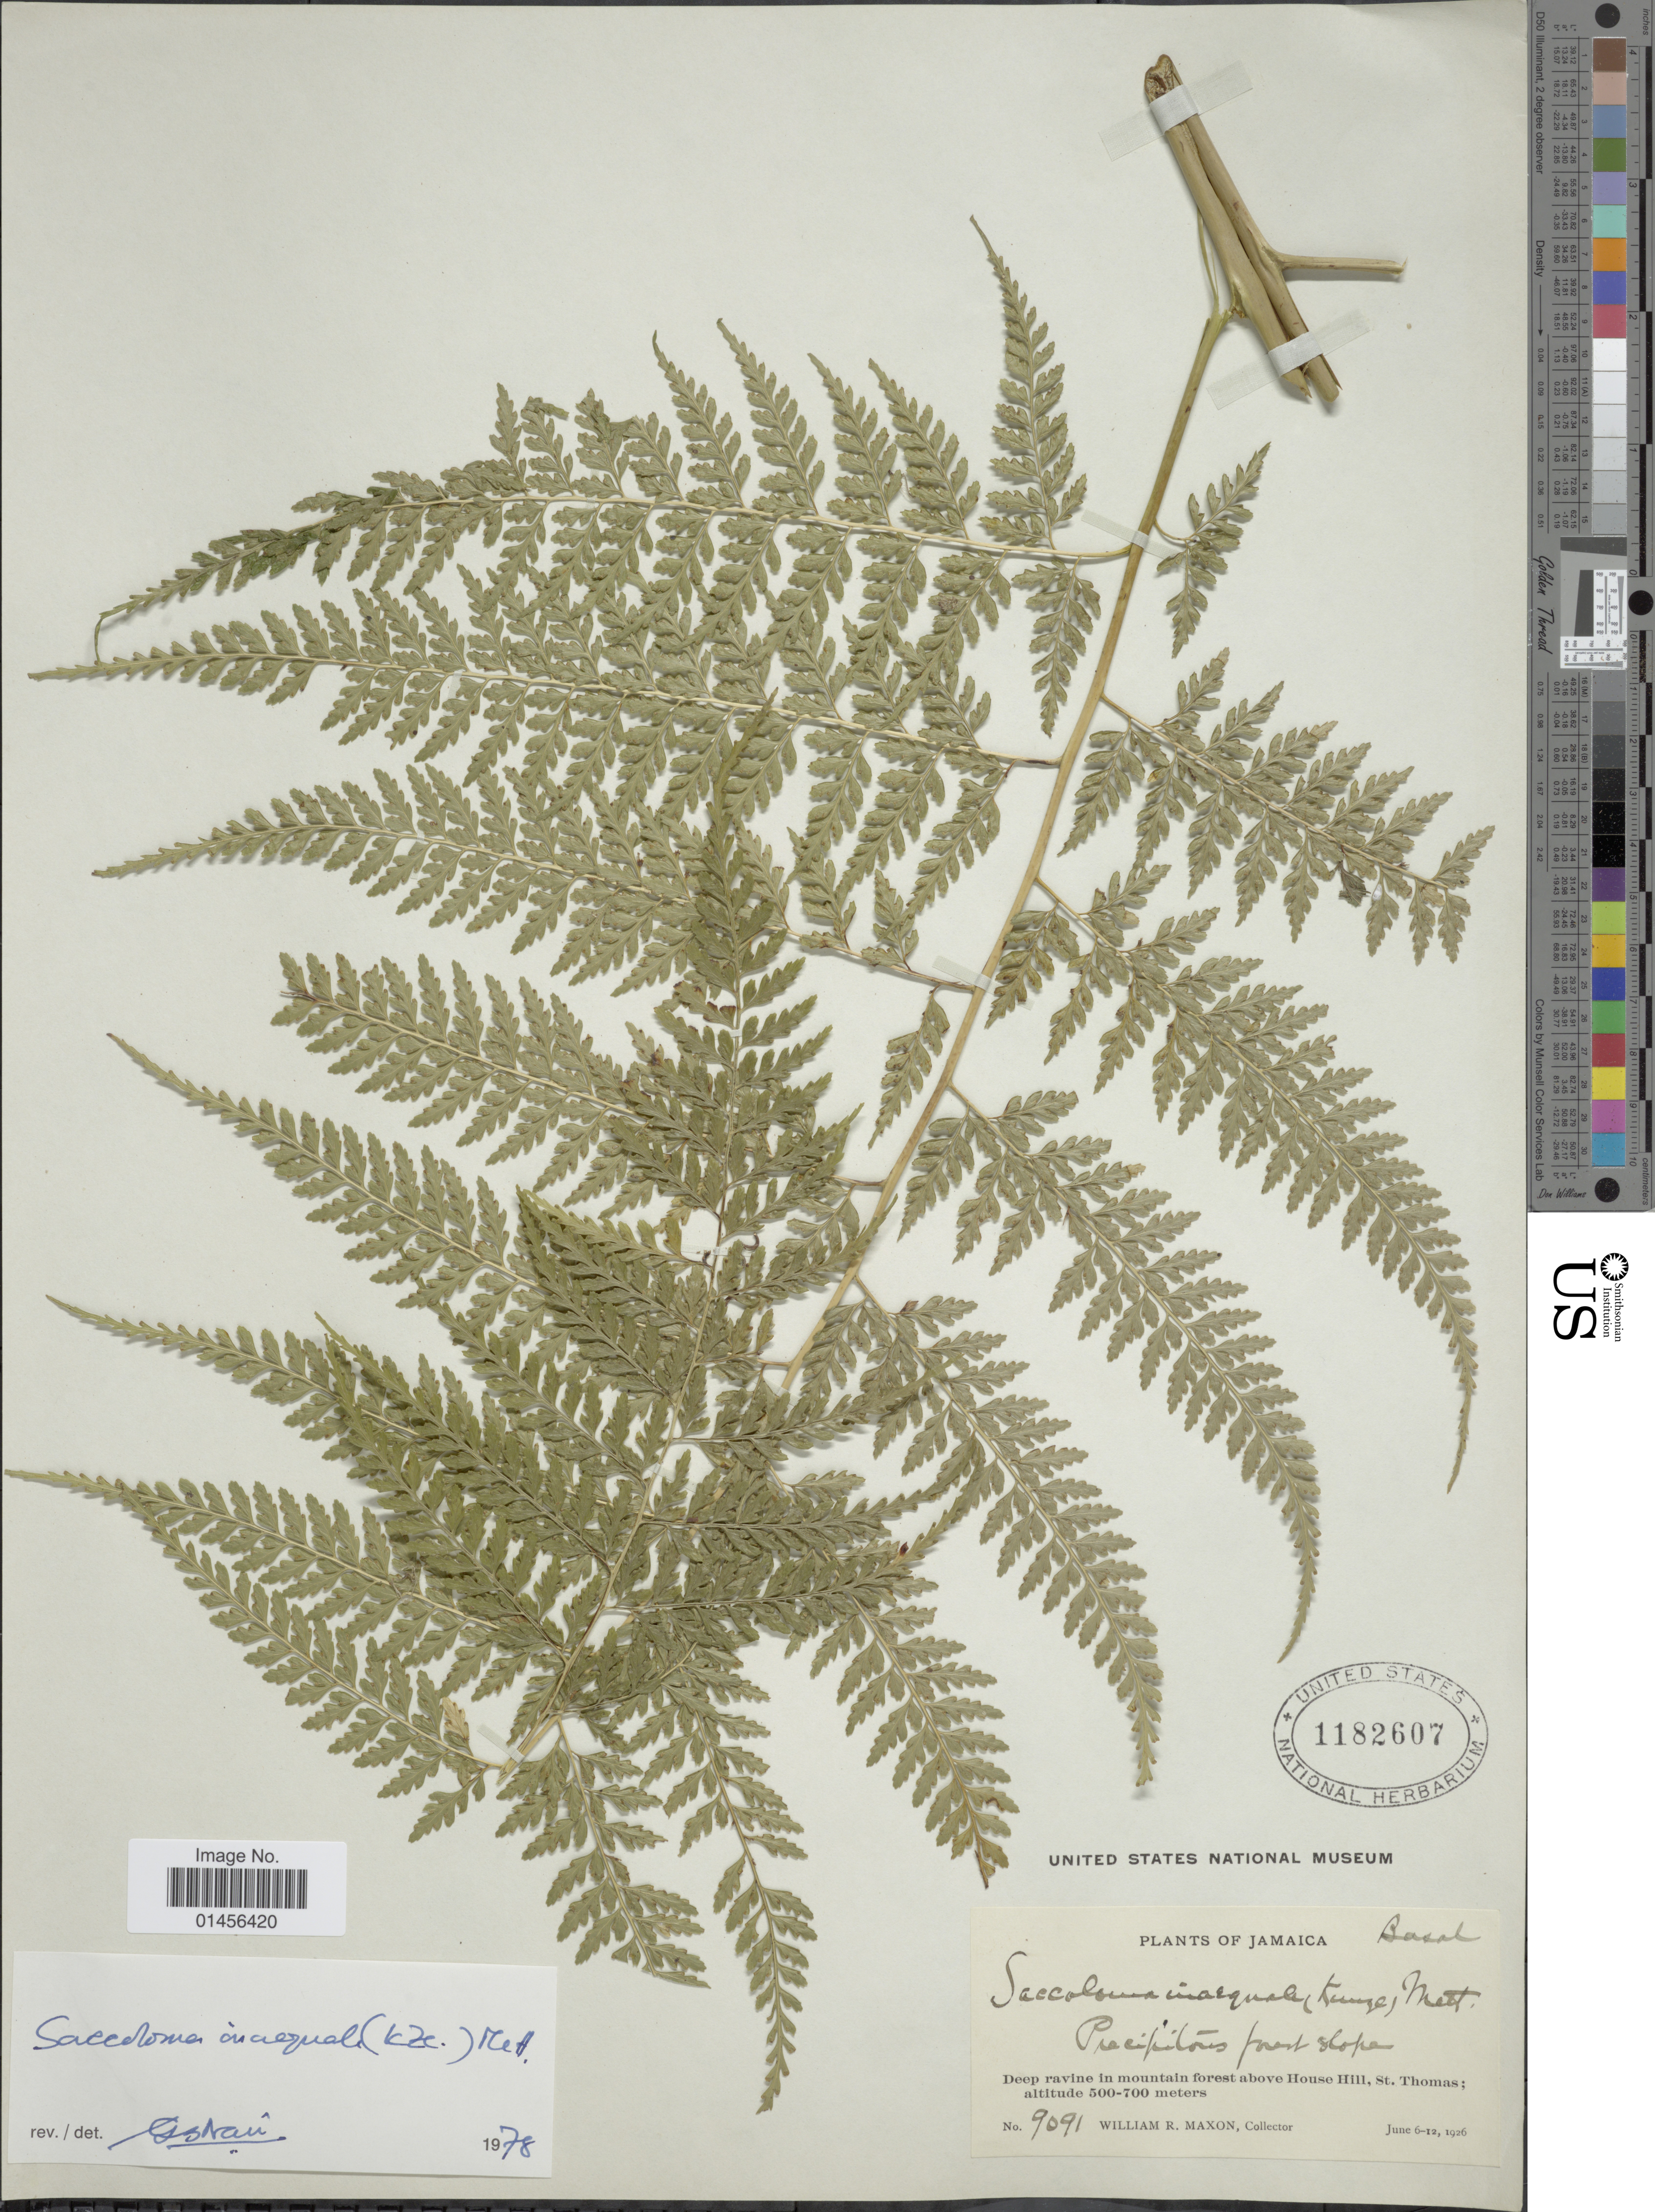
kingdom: Plantae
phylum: Tracheophyta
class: Polypodiopsida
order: Polypodiales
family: Saccolomataceae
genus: Saccoloma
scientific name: Saccoloma inaequale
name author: (Kunze) Mett.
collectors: W. R. Maxon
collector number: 9091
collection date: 1926-06-06/1926-06-12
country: Jamaica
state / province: Saint Thomas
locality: Deep ravine in mountain forest House Hill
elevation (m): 500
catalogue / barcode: US 1182607